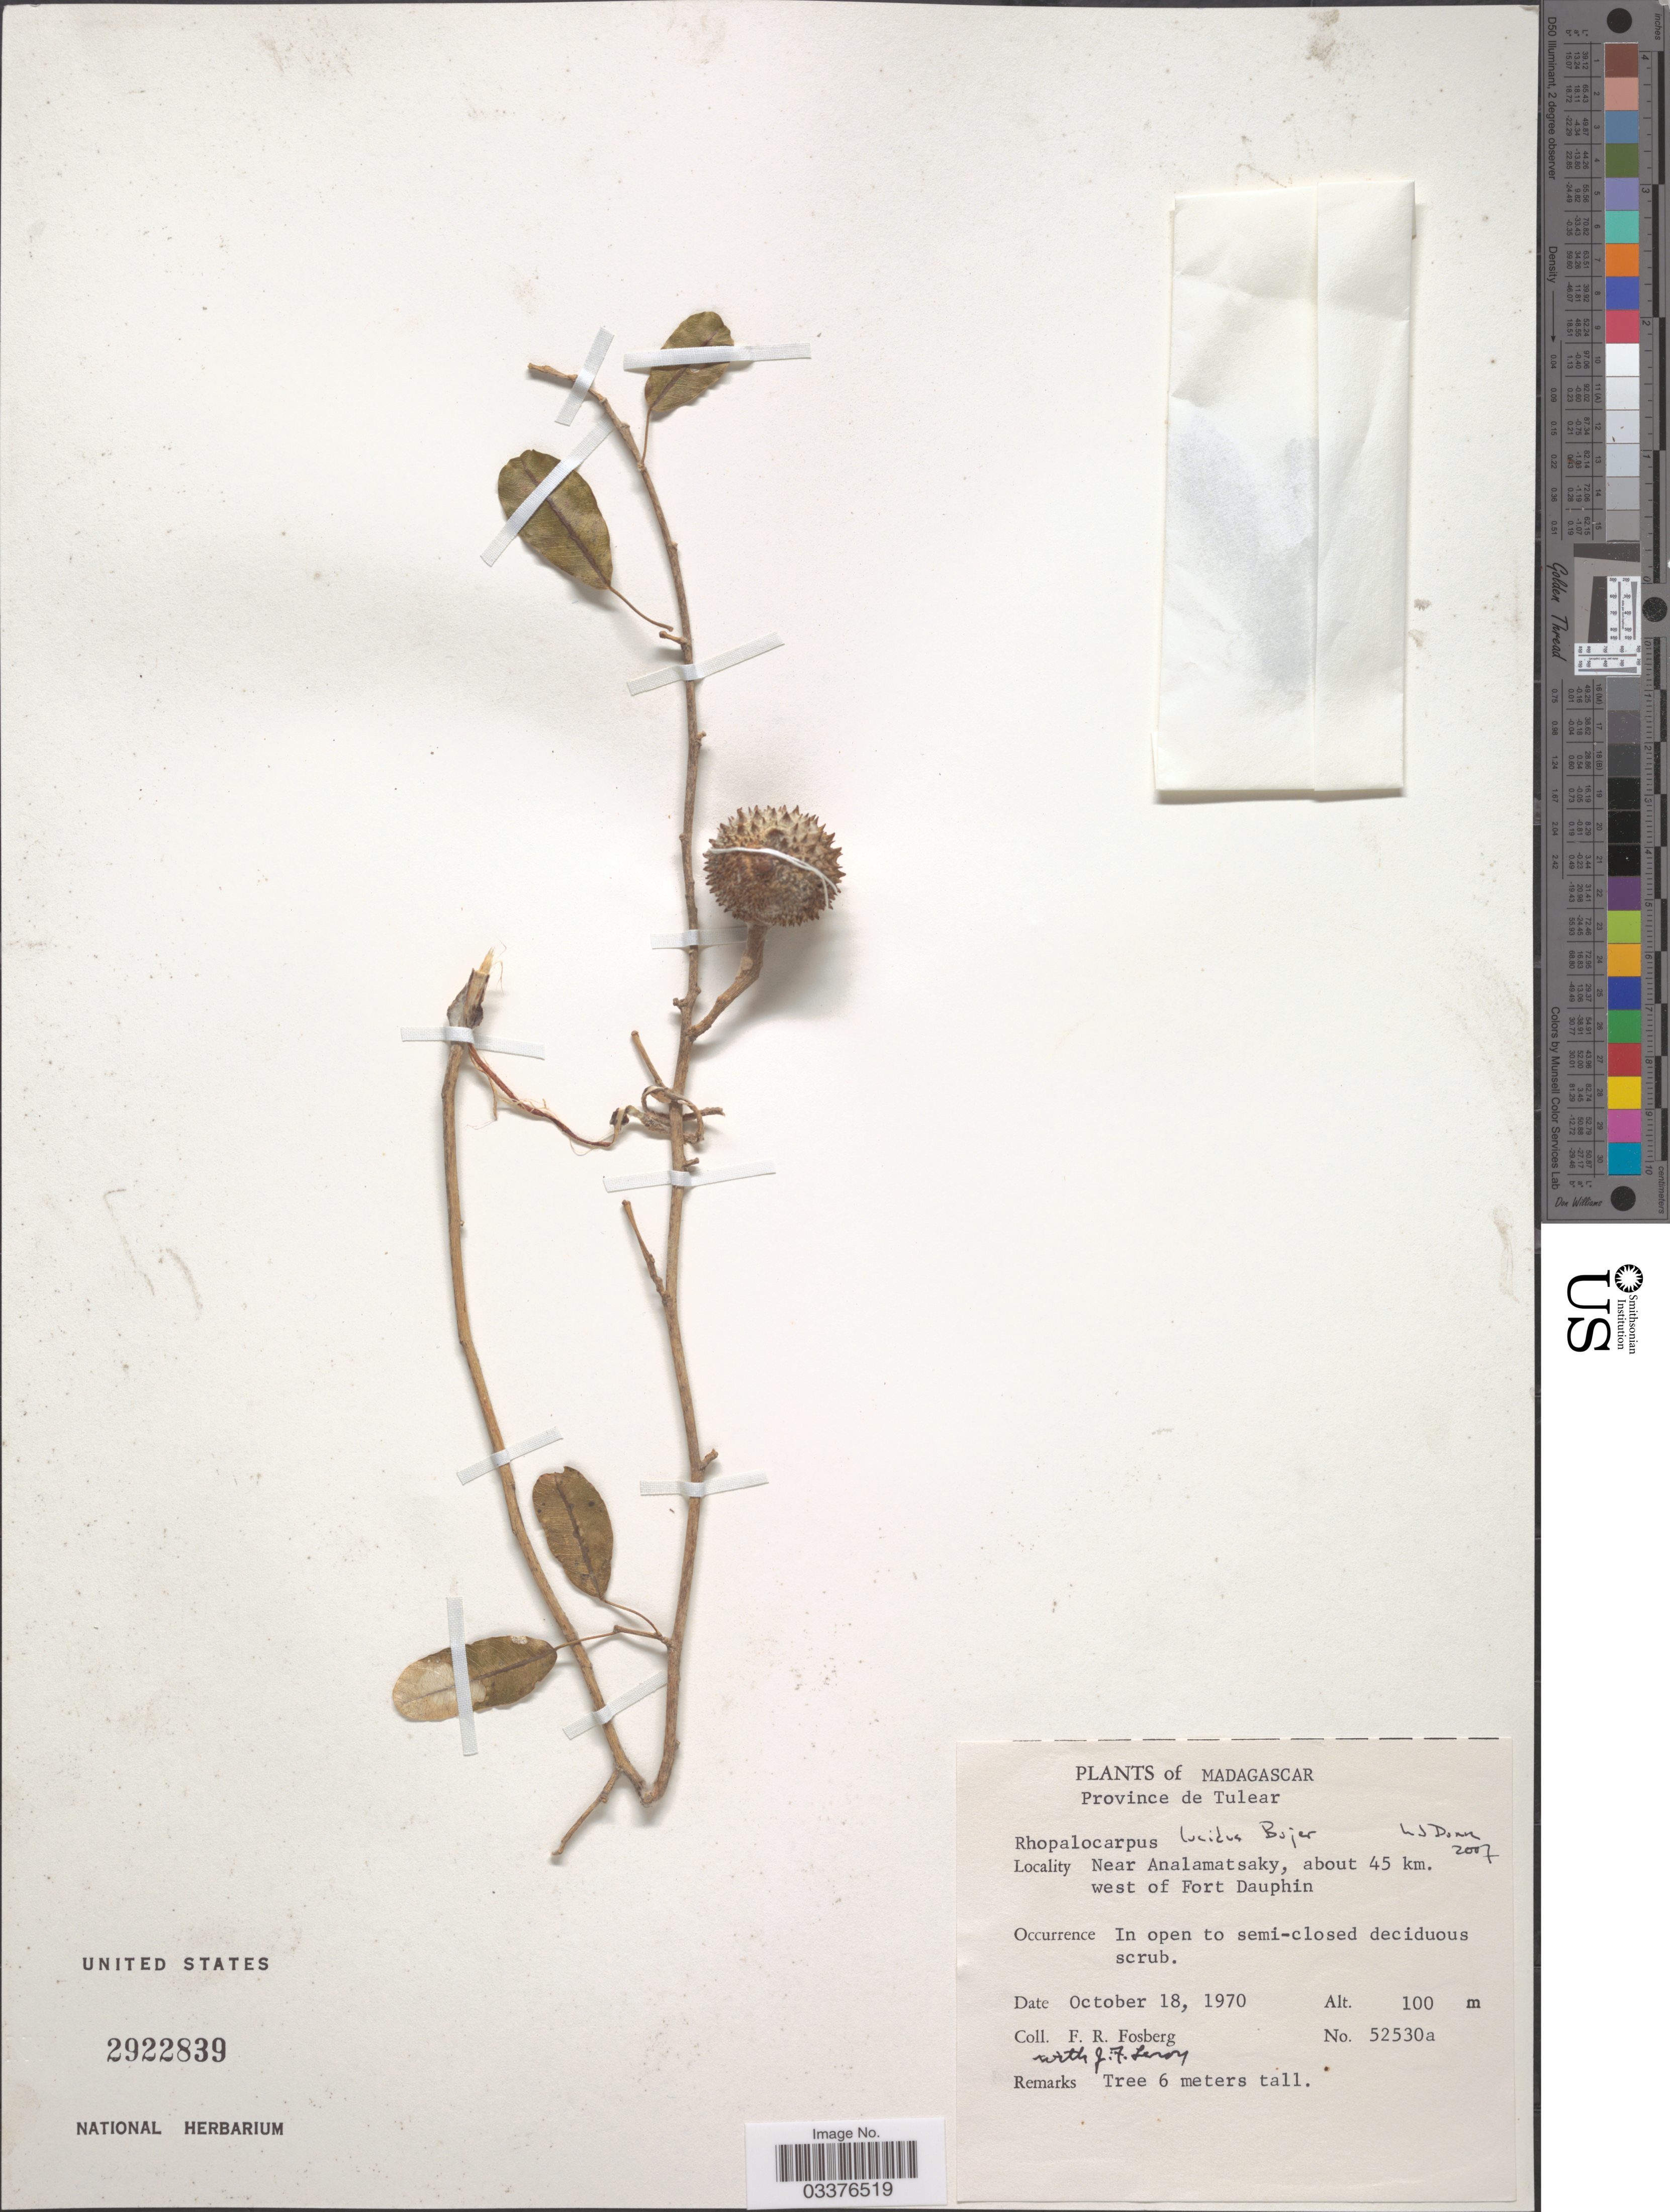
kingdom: Plantae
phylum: Tracheophyta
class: Magnoliopsida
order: Malvales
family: Sphaerosepalaceae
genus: Rhopalocarpus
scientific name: Rhopalocarpus lucidus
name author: Bojer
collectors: F. R. Fosberg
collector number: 52530a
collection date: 1970-10-18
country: Madagascar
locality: Province de Tulear. Near Analamatsaky, about 45 km. west of Fort Dauphin.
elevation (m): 100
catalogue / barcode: US 2922839